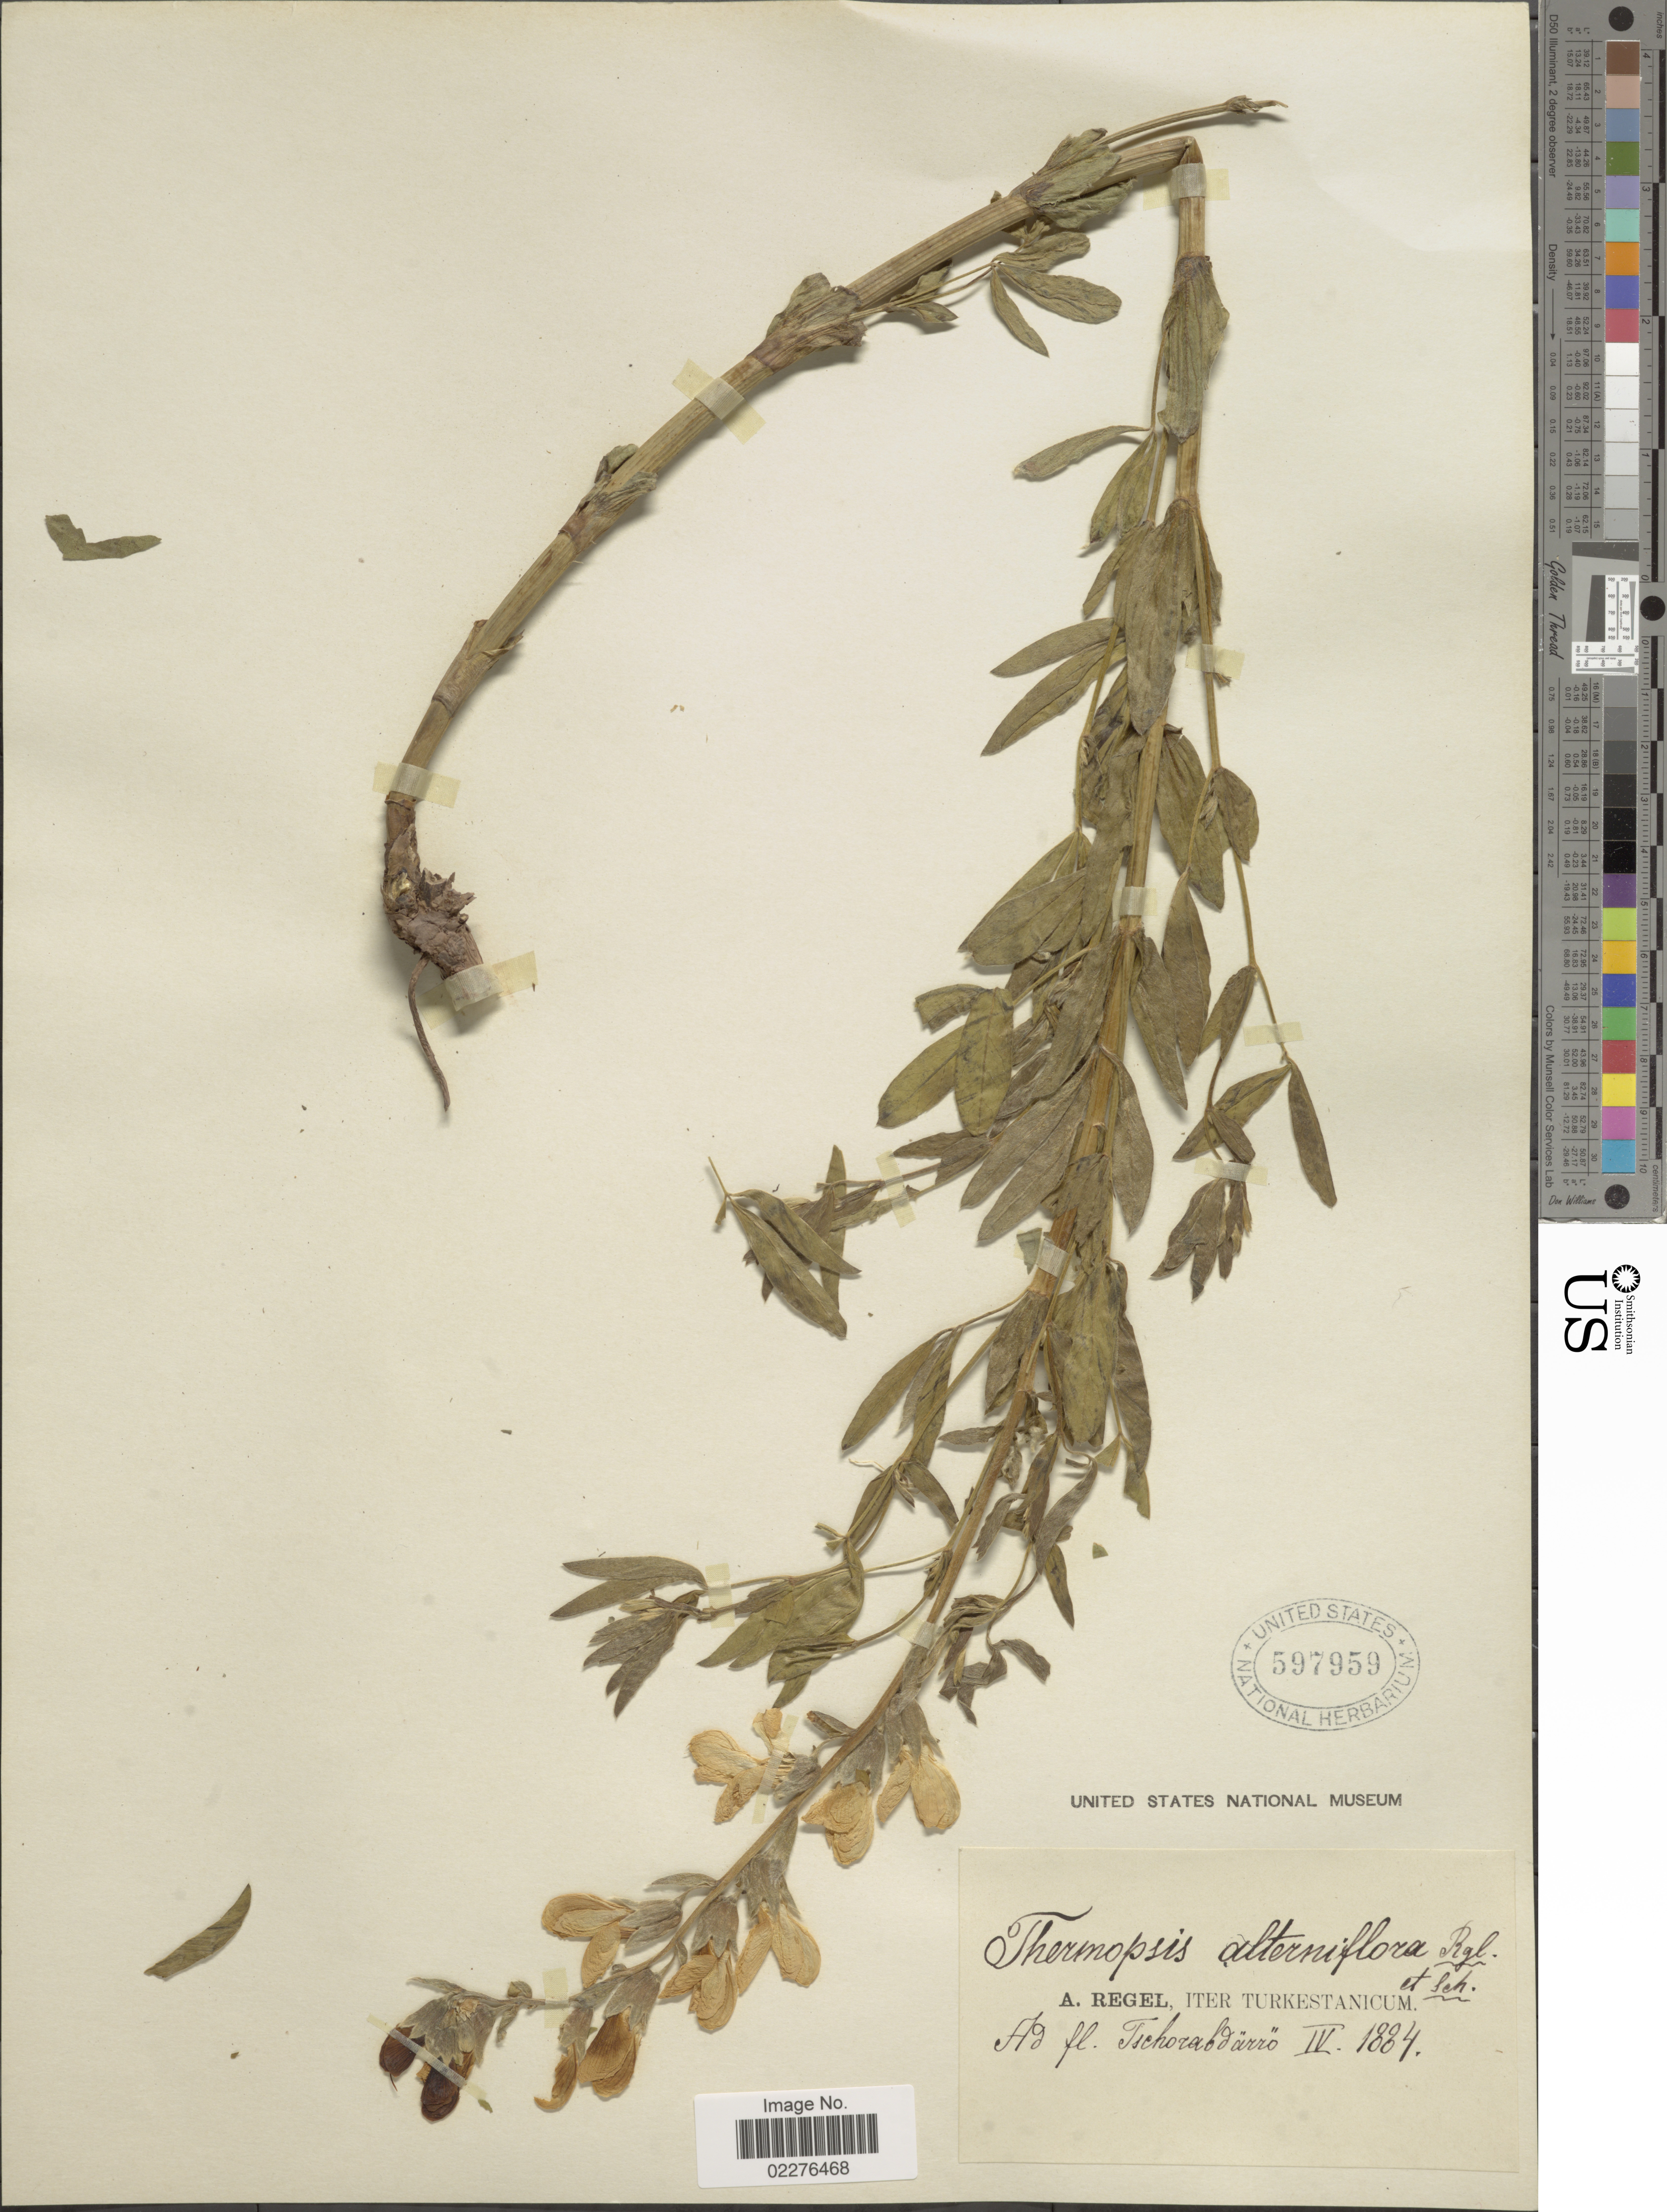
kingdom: Plantae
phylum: Tracheophyta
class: Magnoliopsida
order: Fabales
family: Fabaceae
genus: Thermopsis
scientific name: Thermopsis alterniflora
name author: Regel & Schmalh.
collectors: A. Regel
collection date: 1884-04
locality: Iter Turkestanicum, Ad fl. Tschorabdärrö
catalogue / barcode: US 597959